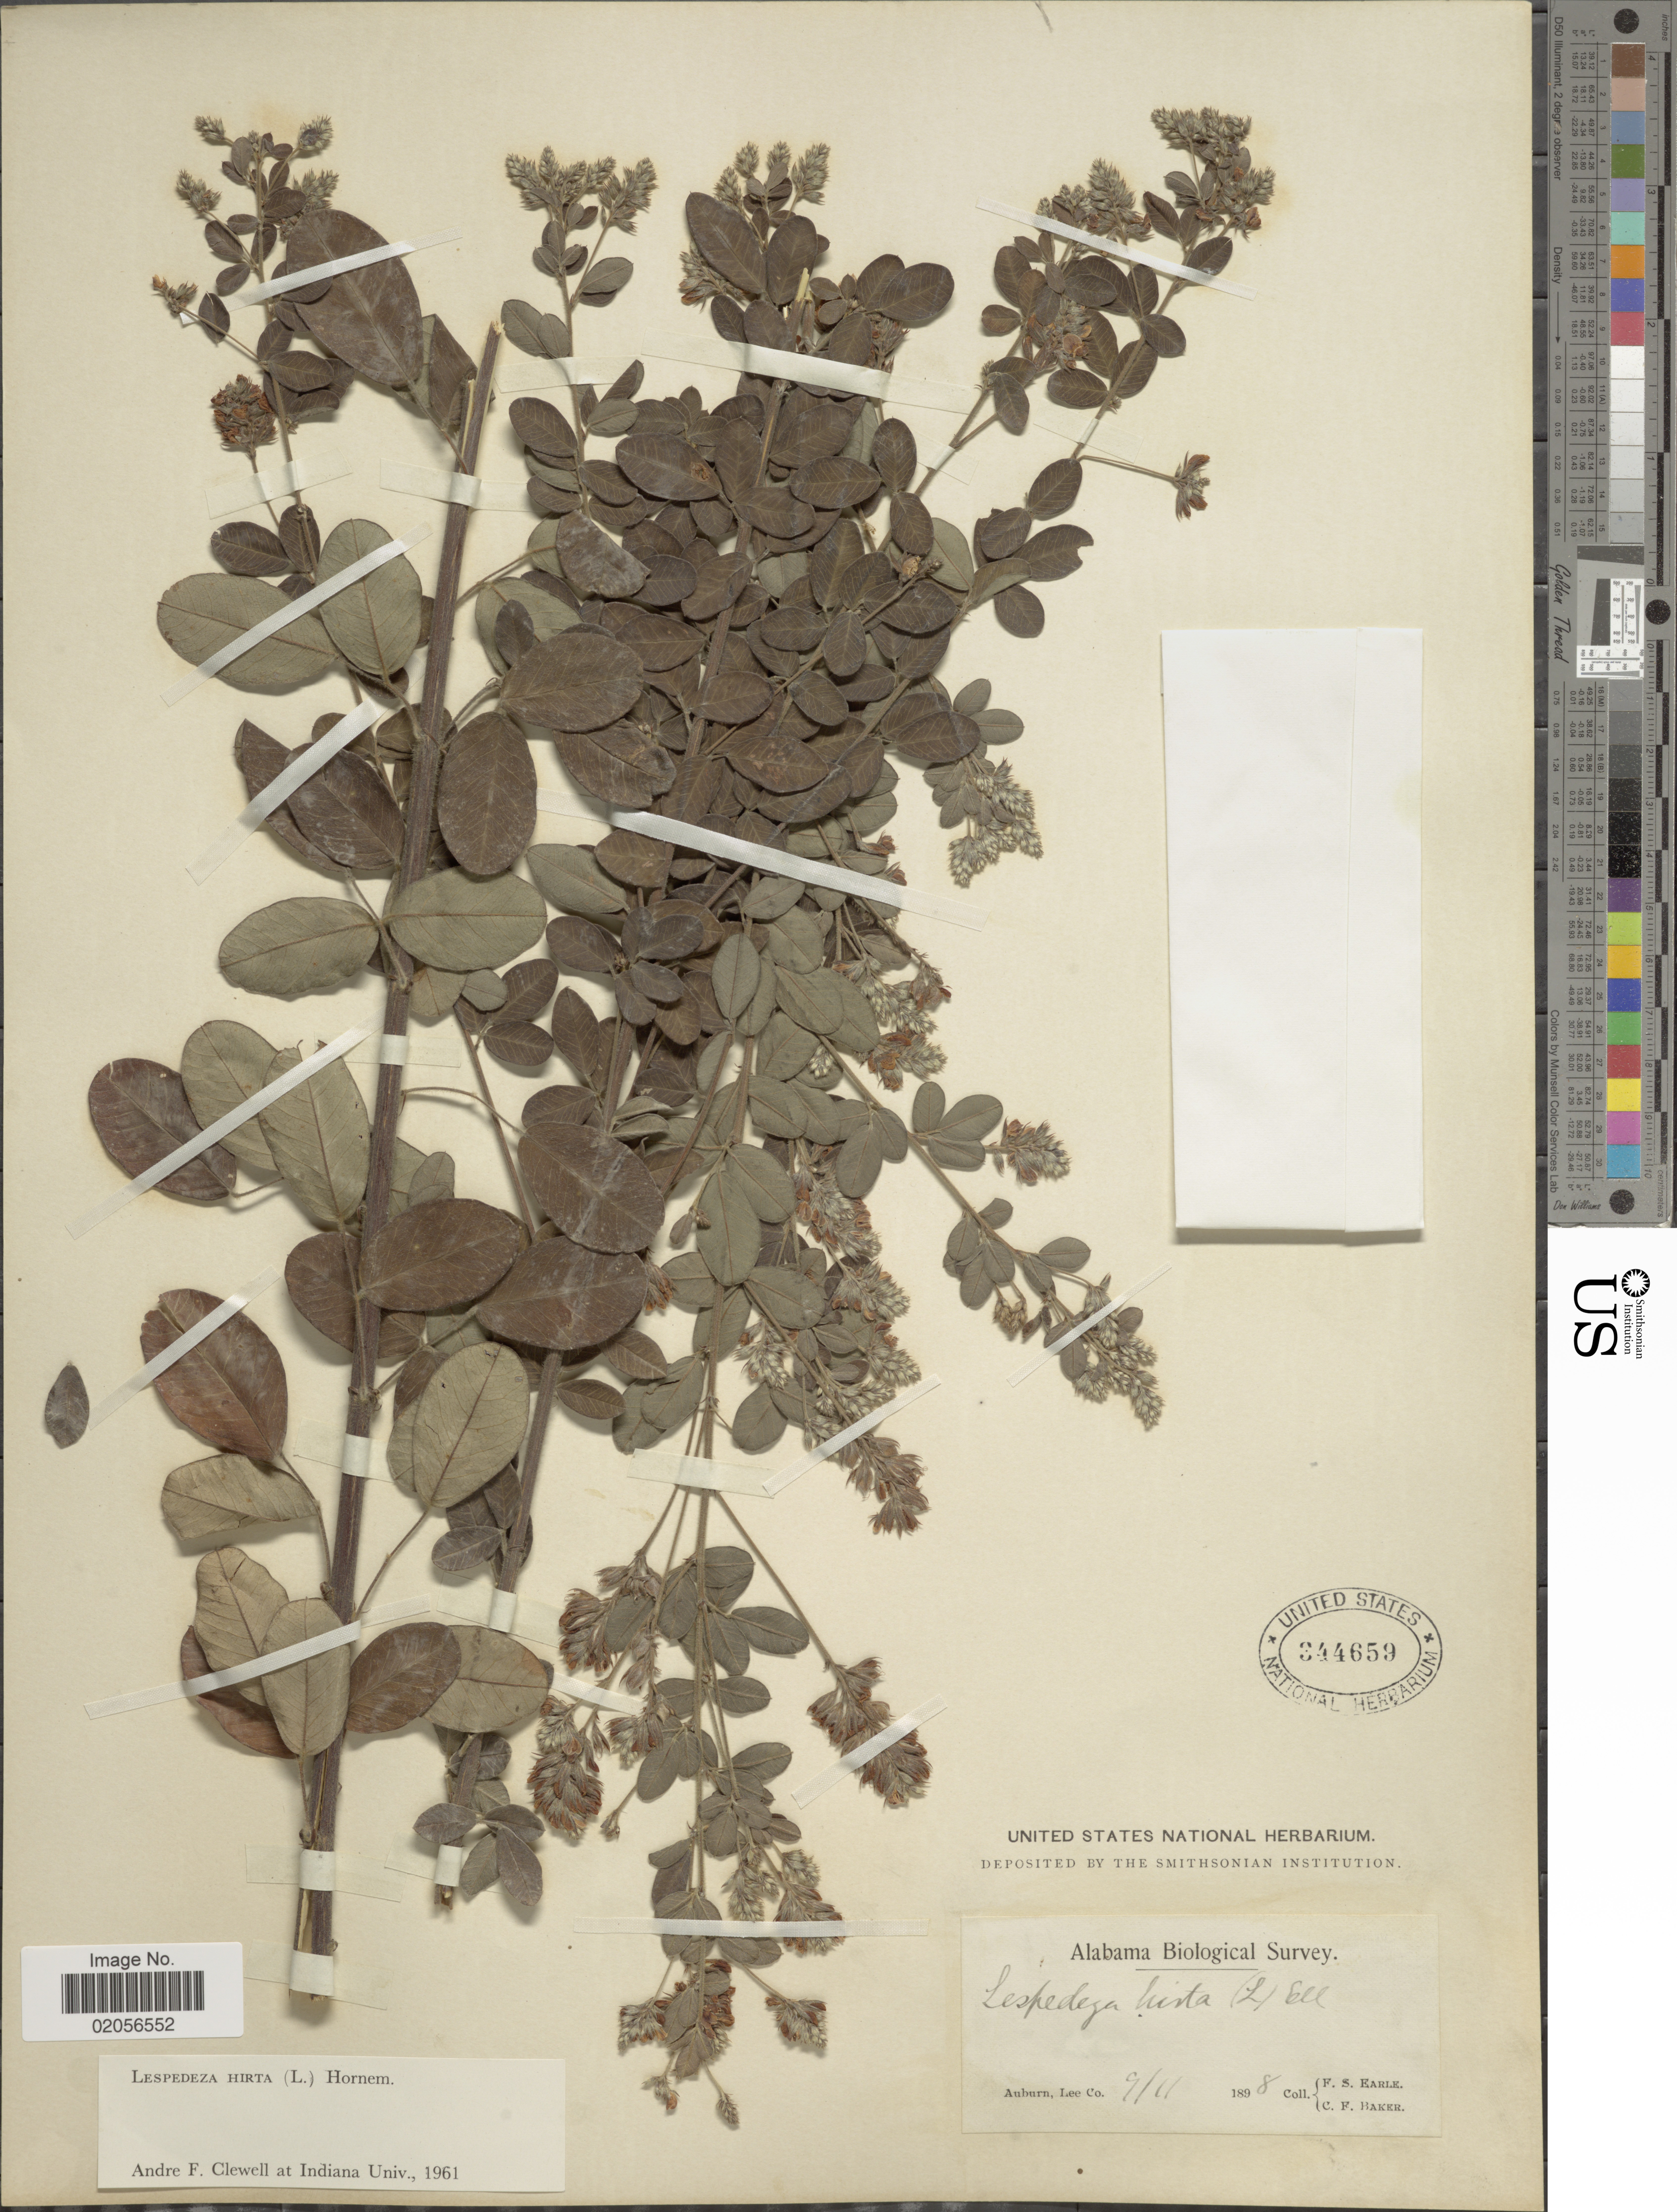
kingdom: Plantae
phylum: Tracheophyta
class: Magnoliopsida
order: Fabales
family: Fabaceae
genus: Lespedeza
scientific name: Lespedeza hirta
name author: (L.) Hornem.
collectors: F. S. Earle & C. F. Baker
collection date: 1898-09-11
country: United States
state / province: Alabama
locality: Auburn, Lee Co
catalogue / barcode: US 344659